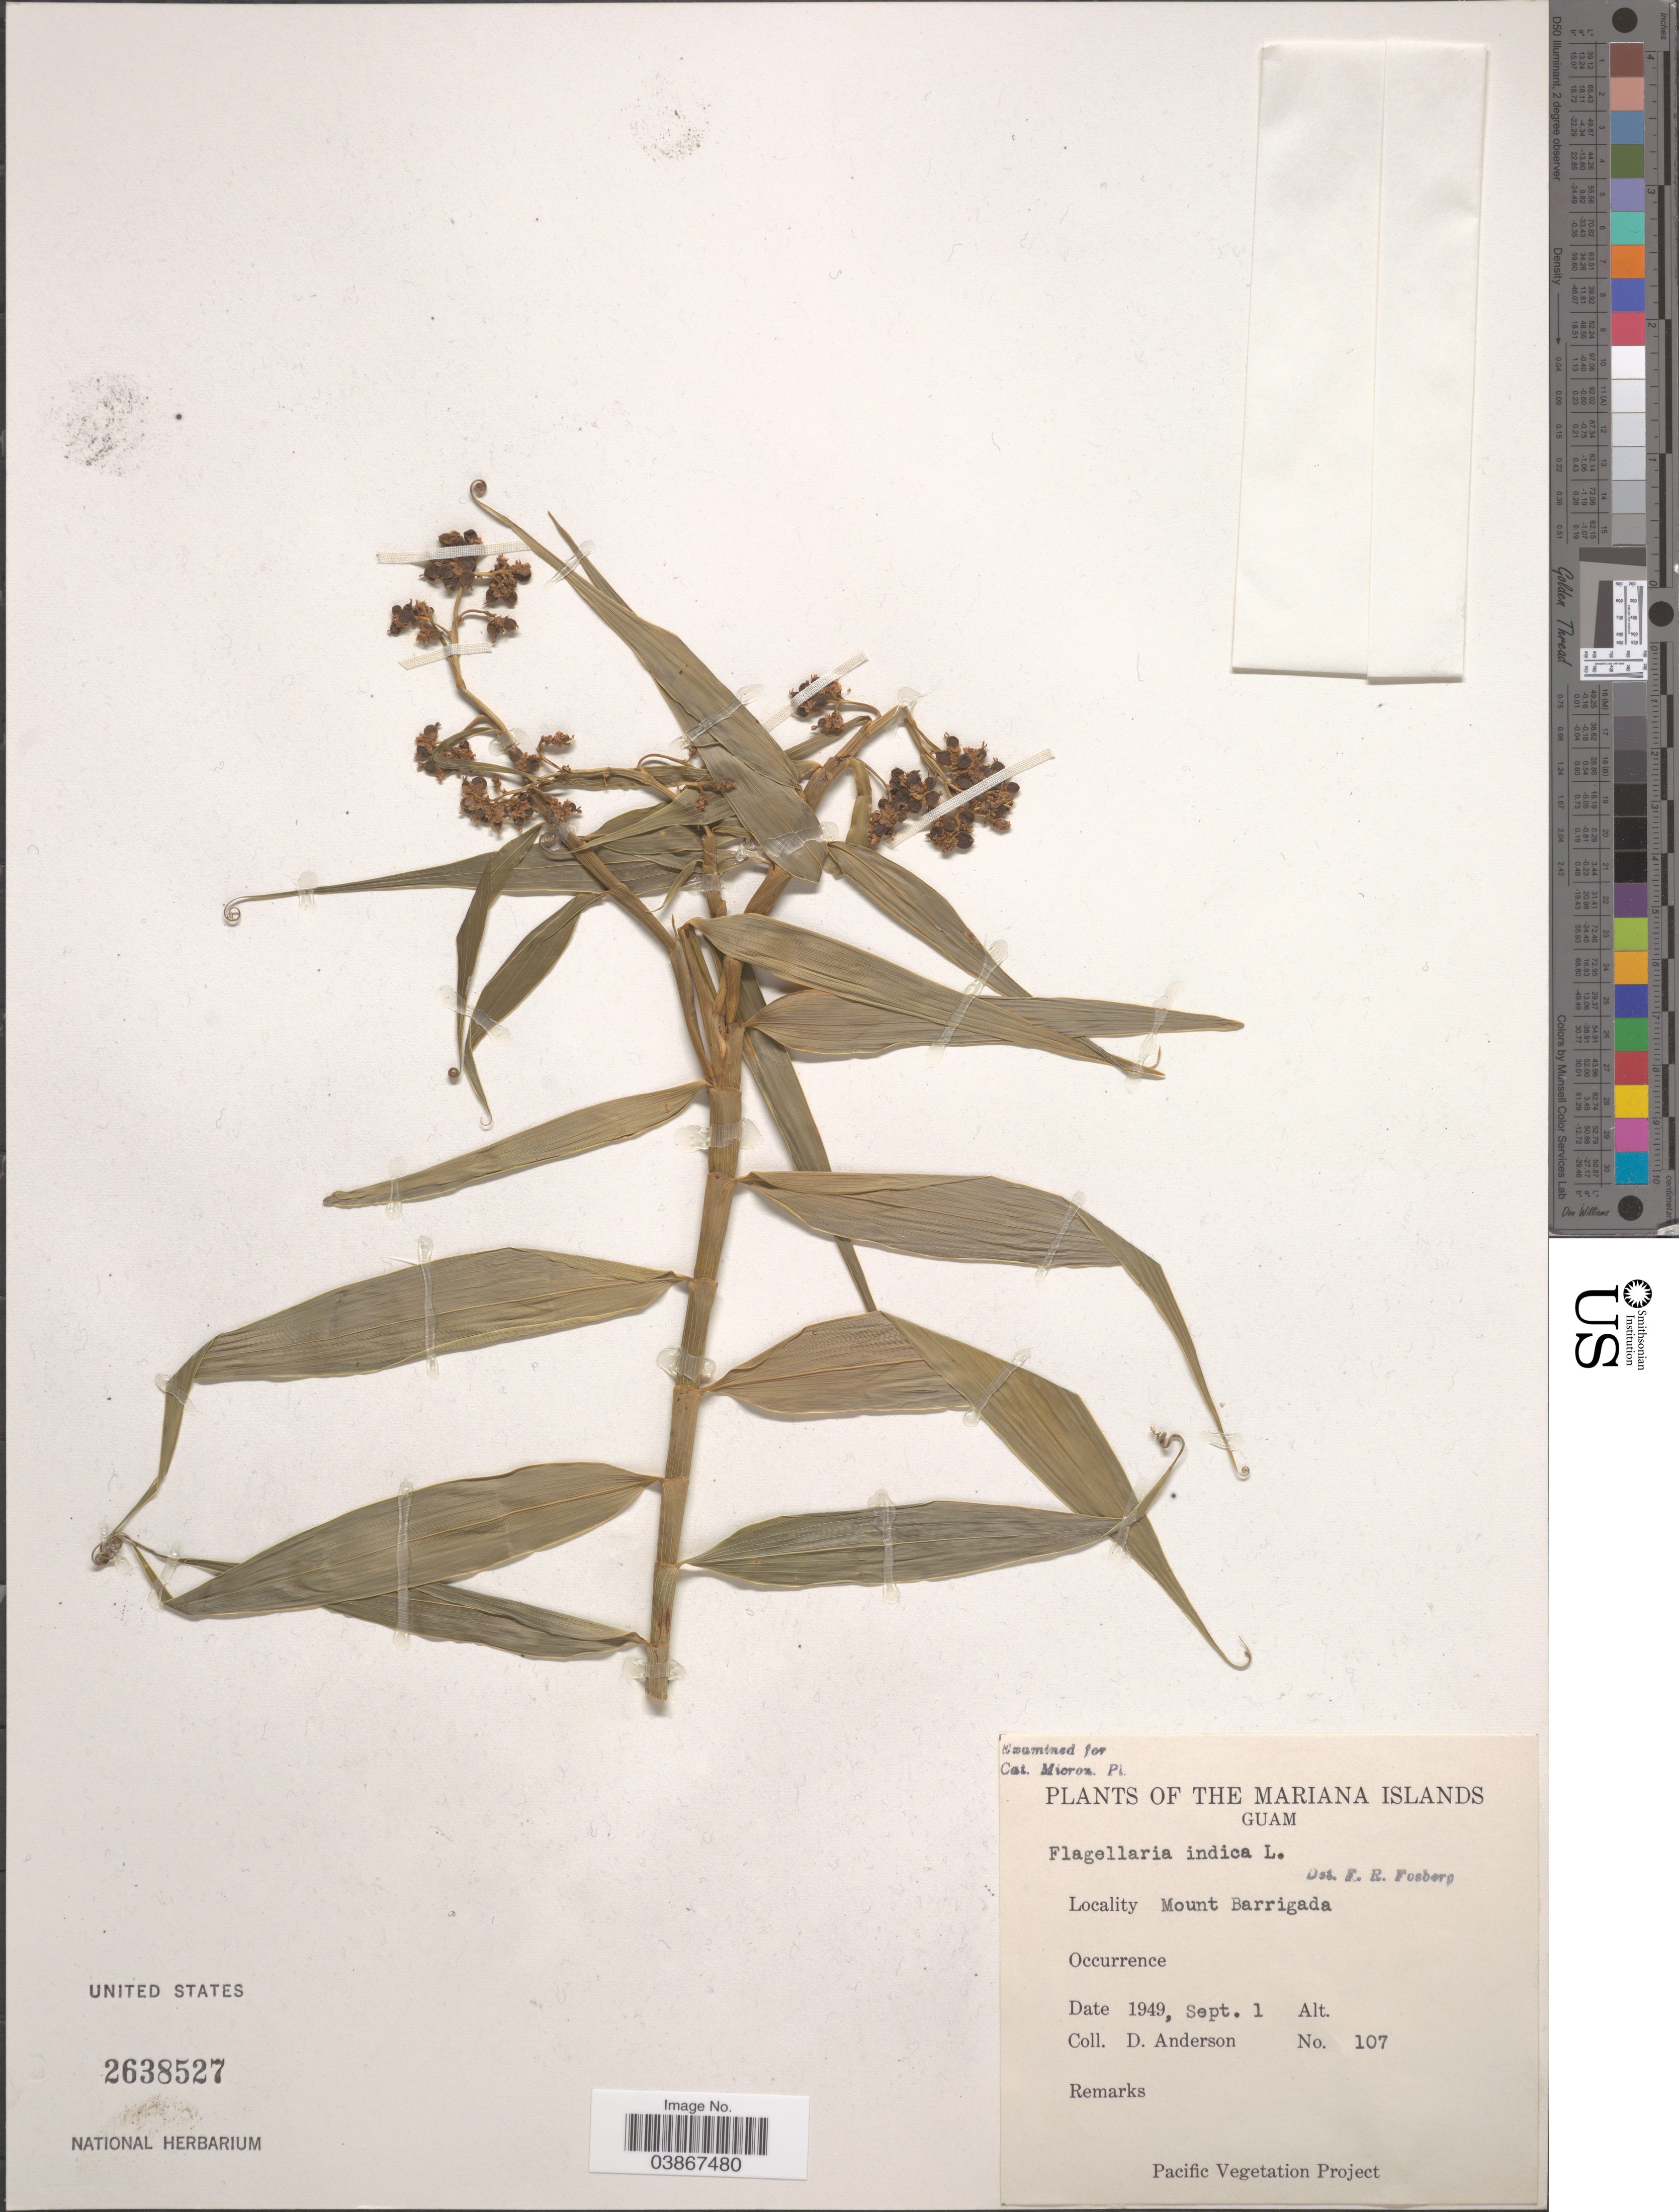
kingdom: Plantae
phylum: Tracheophyta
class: Liliopsida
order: Poales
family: Flagellariaceae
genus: Flagellaria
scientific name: Flagellaria indica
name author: L.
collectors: D. Anderson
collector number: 107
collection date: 1949-09-01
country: Guam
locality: The Mariana Islands. Mount Barrigada.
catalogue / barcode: US 2638527